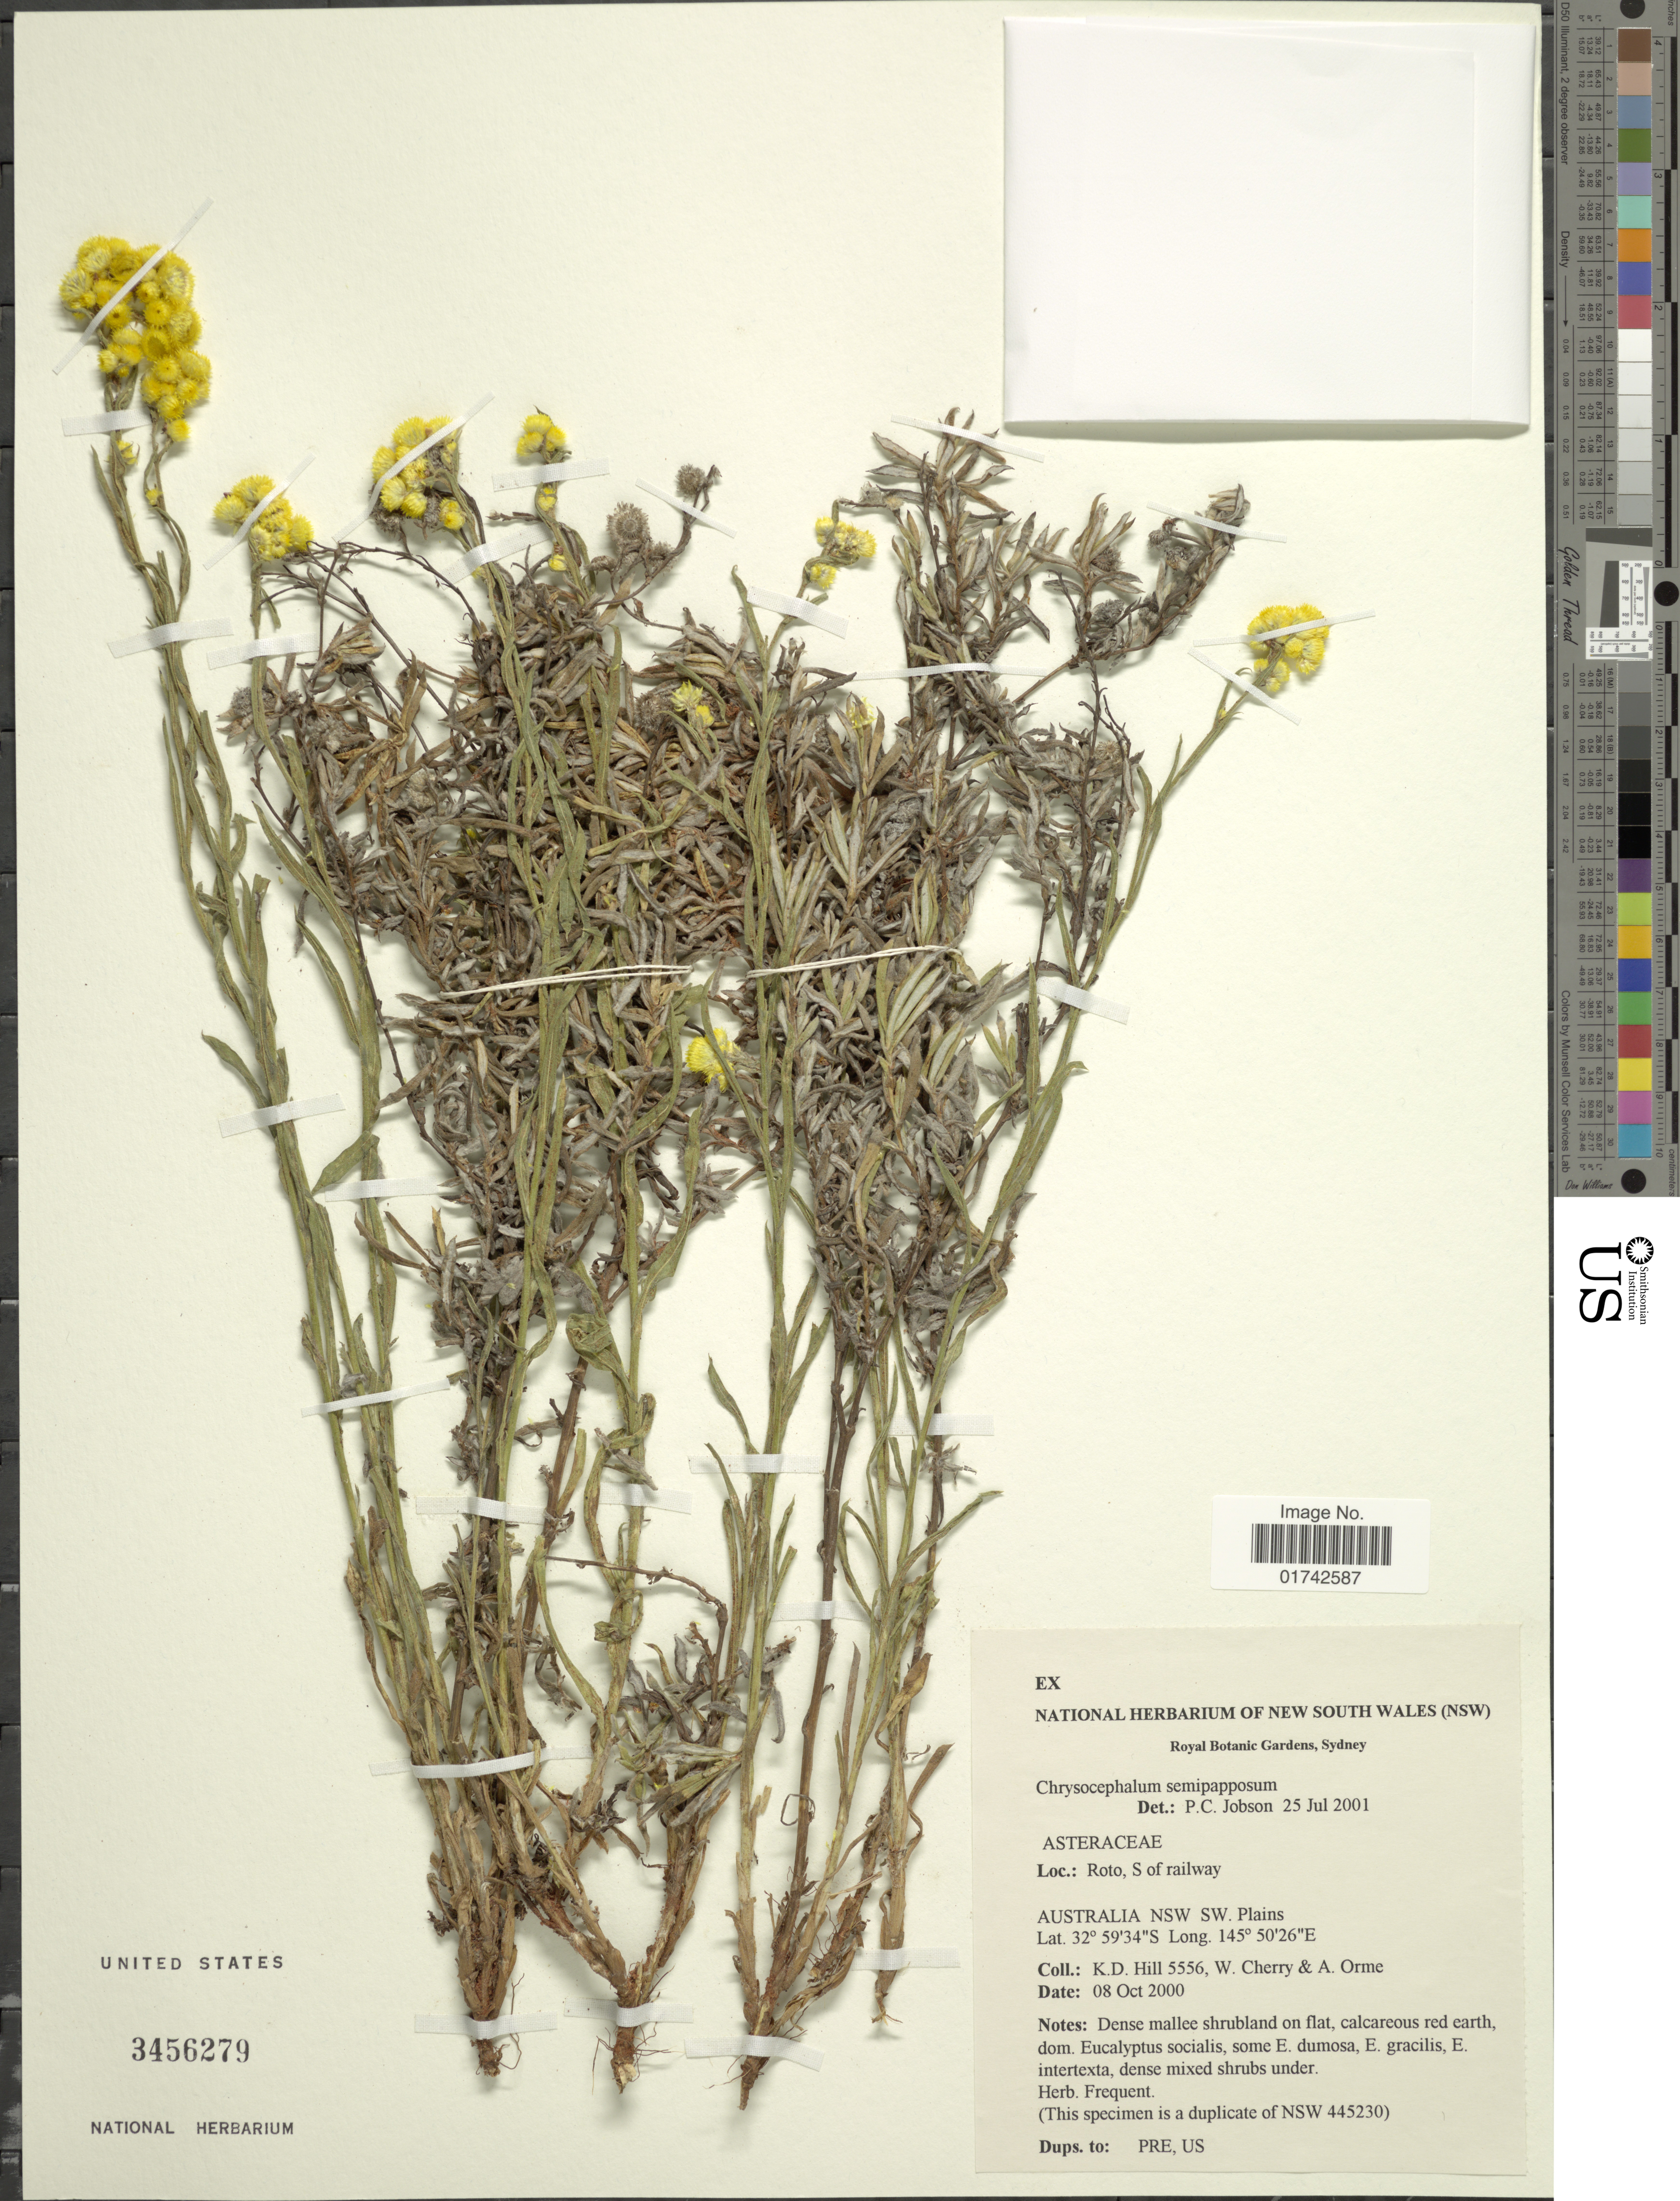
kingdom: Plantae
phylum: Tracheophyta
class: Magnoliopsida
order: Asterales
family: Asteraceae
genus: Helichrysum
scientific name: Helichrysum semipapposum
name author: DC.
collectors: K. D. Hill, W. A. Cherry & A. Orme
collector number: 5556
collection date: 2000-10-08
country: Australia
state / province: New South Wales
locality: NSW SW Plains. Roto, S. of Railway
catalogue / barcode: US 3456279